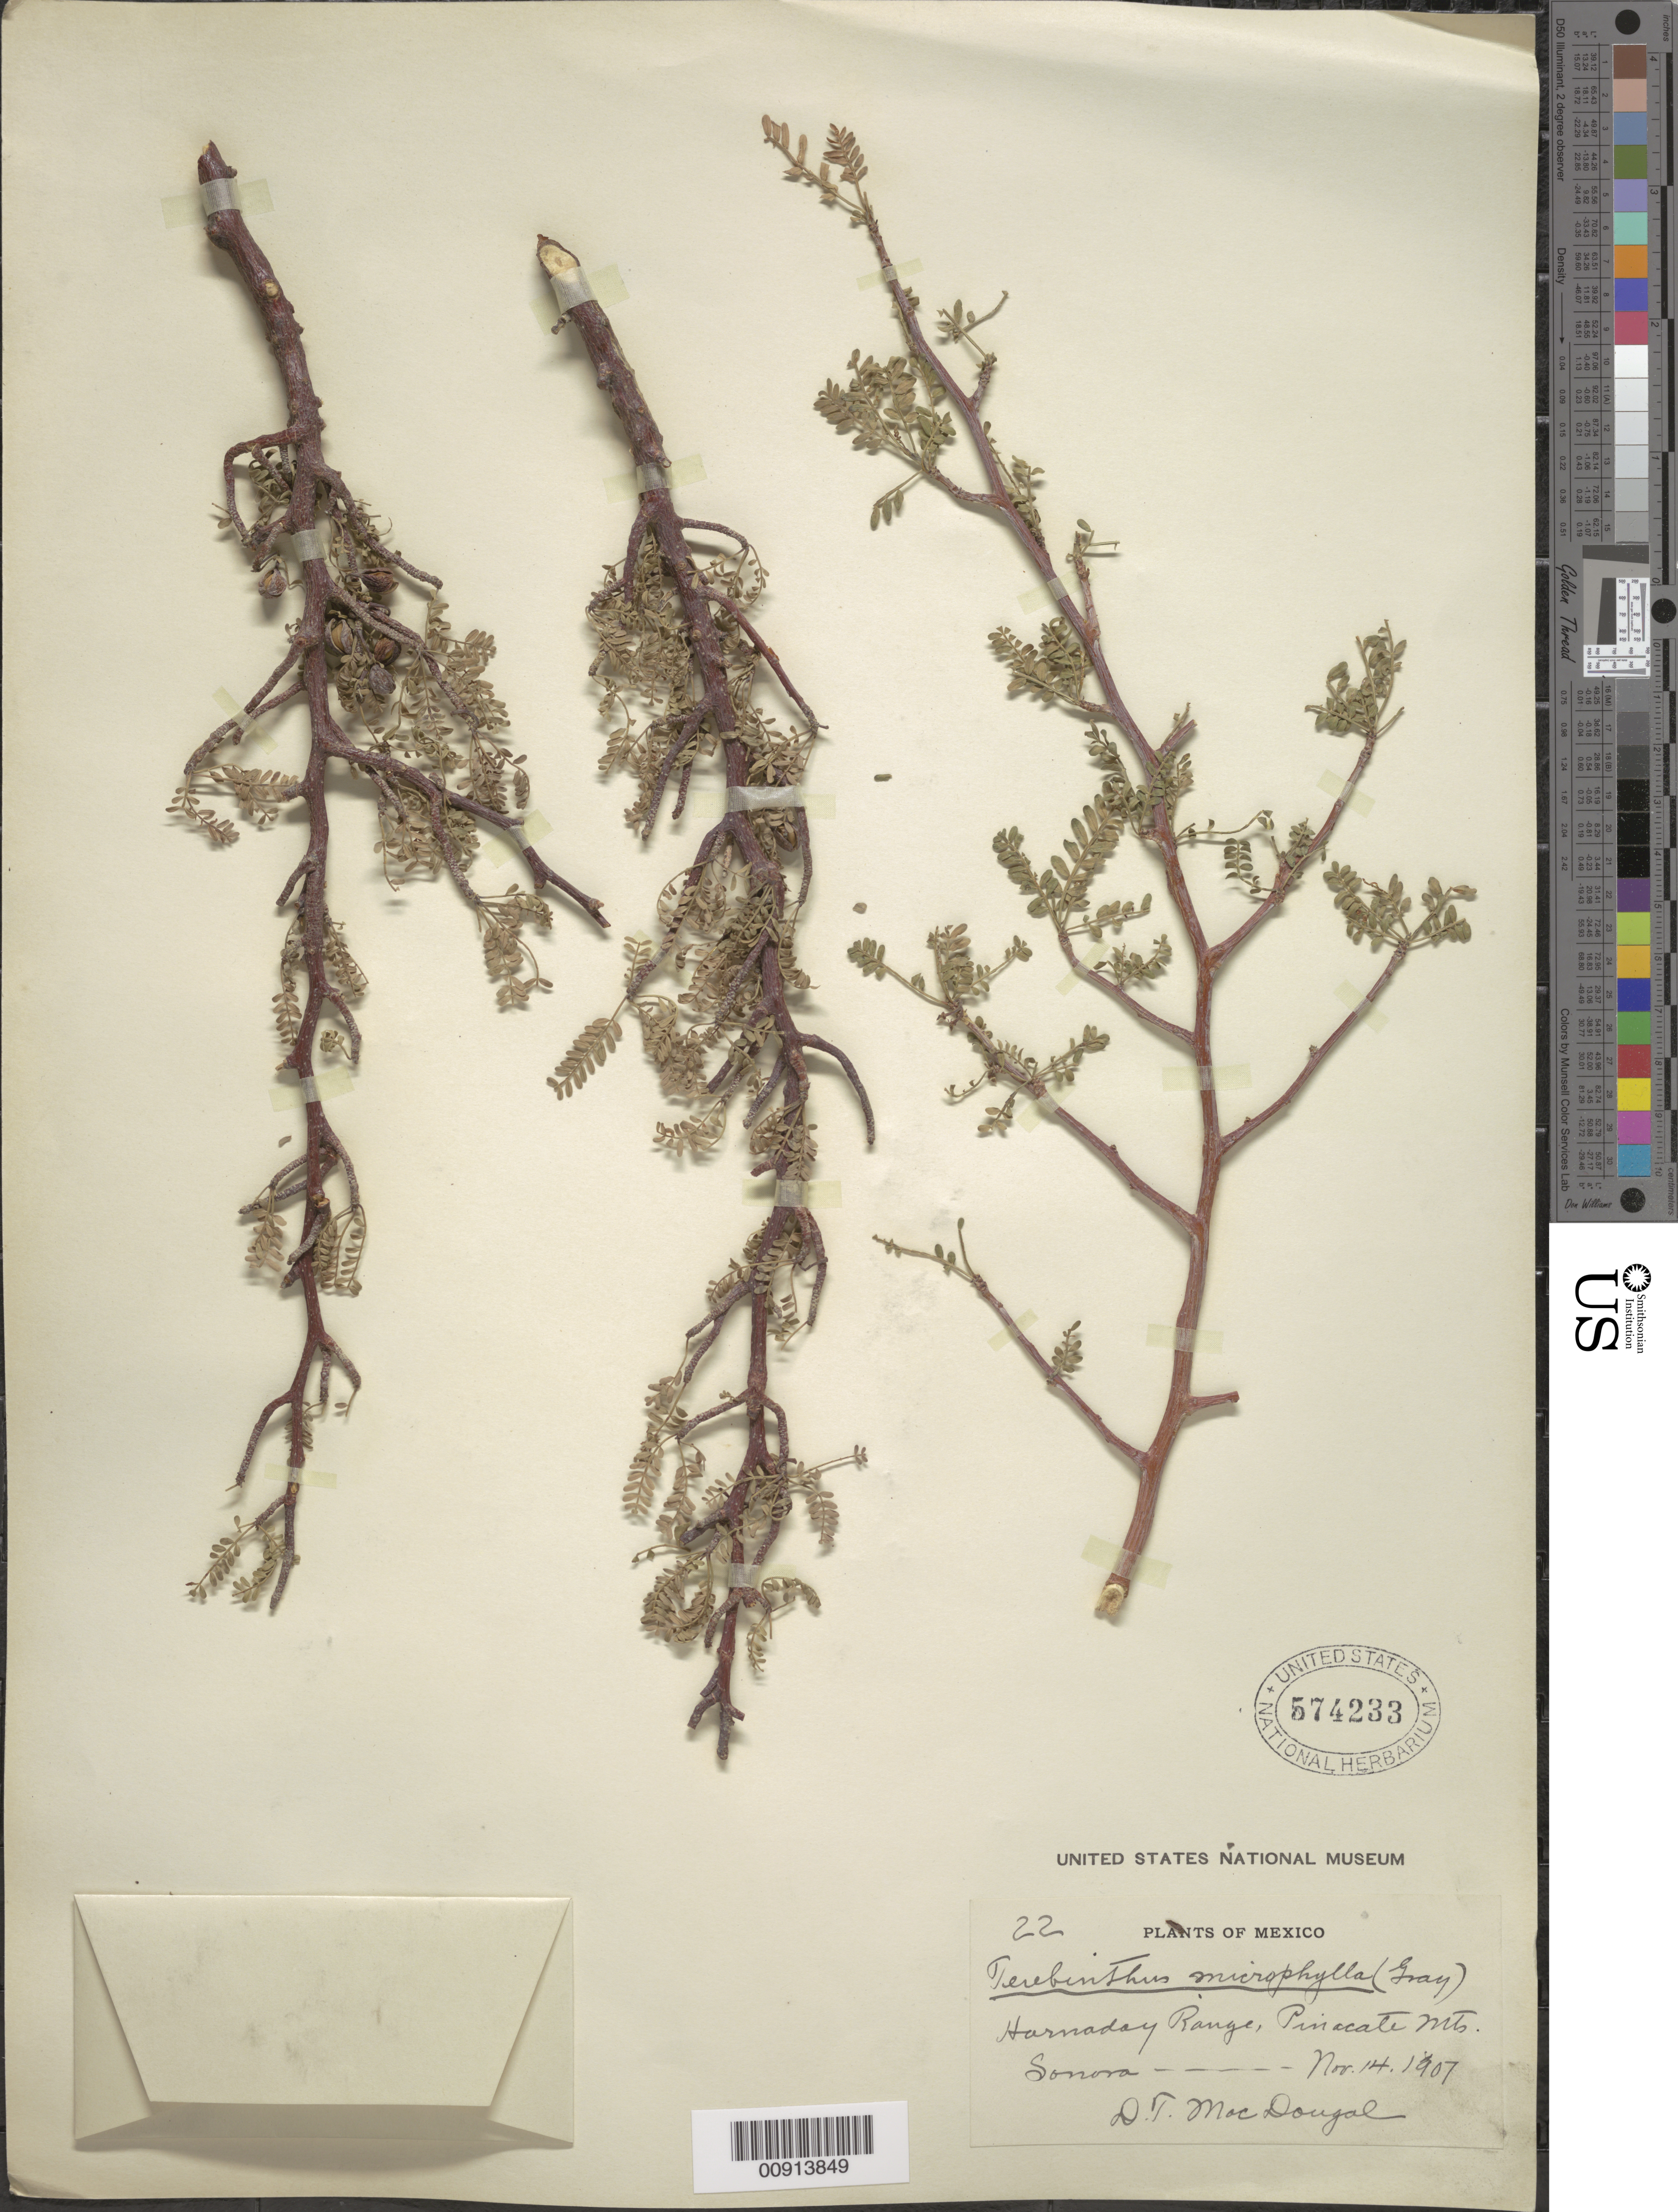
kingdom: Plantae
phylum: Tracheophyta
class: Magnoliopsida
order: Sapindales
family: Burseraceae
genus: Bursera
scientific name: Bursera microphylla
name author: A. Gray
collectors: D. T. MacDougal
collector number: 22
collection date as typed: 14 Nov 1907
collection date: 1907-11-14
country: Mexico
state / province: Sonora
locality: Hornaday Range, Pinacate Mt., Sonora.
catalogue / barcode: US 574233